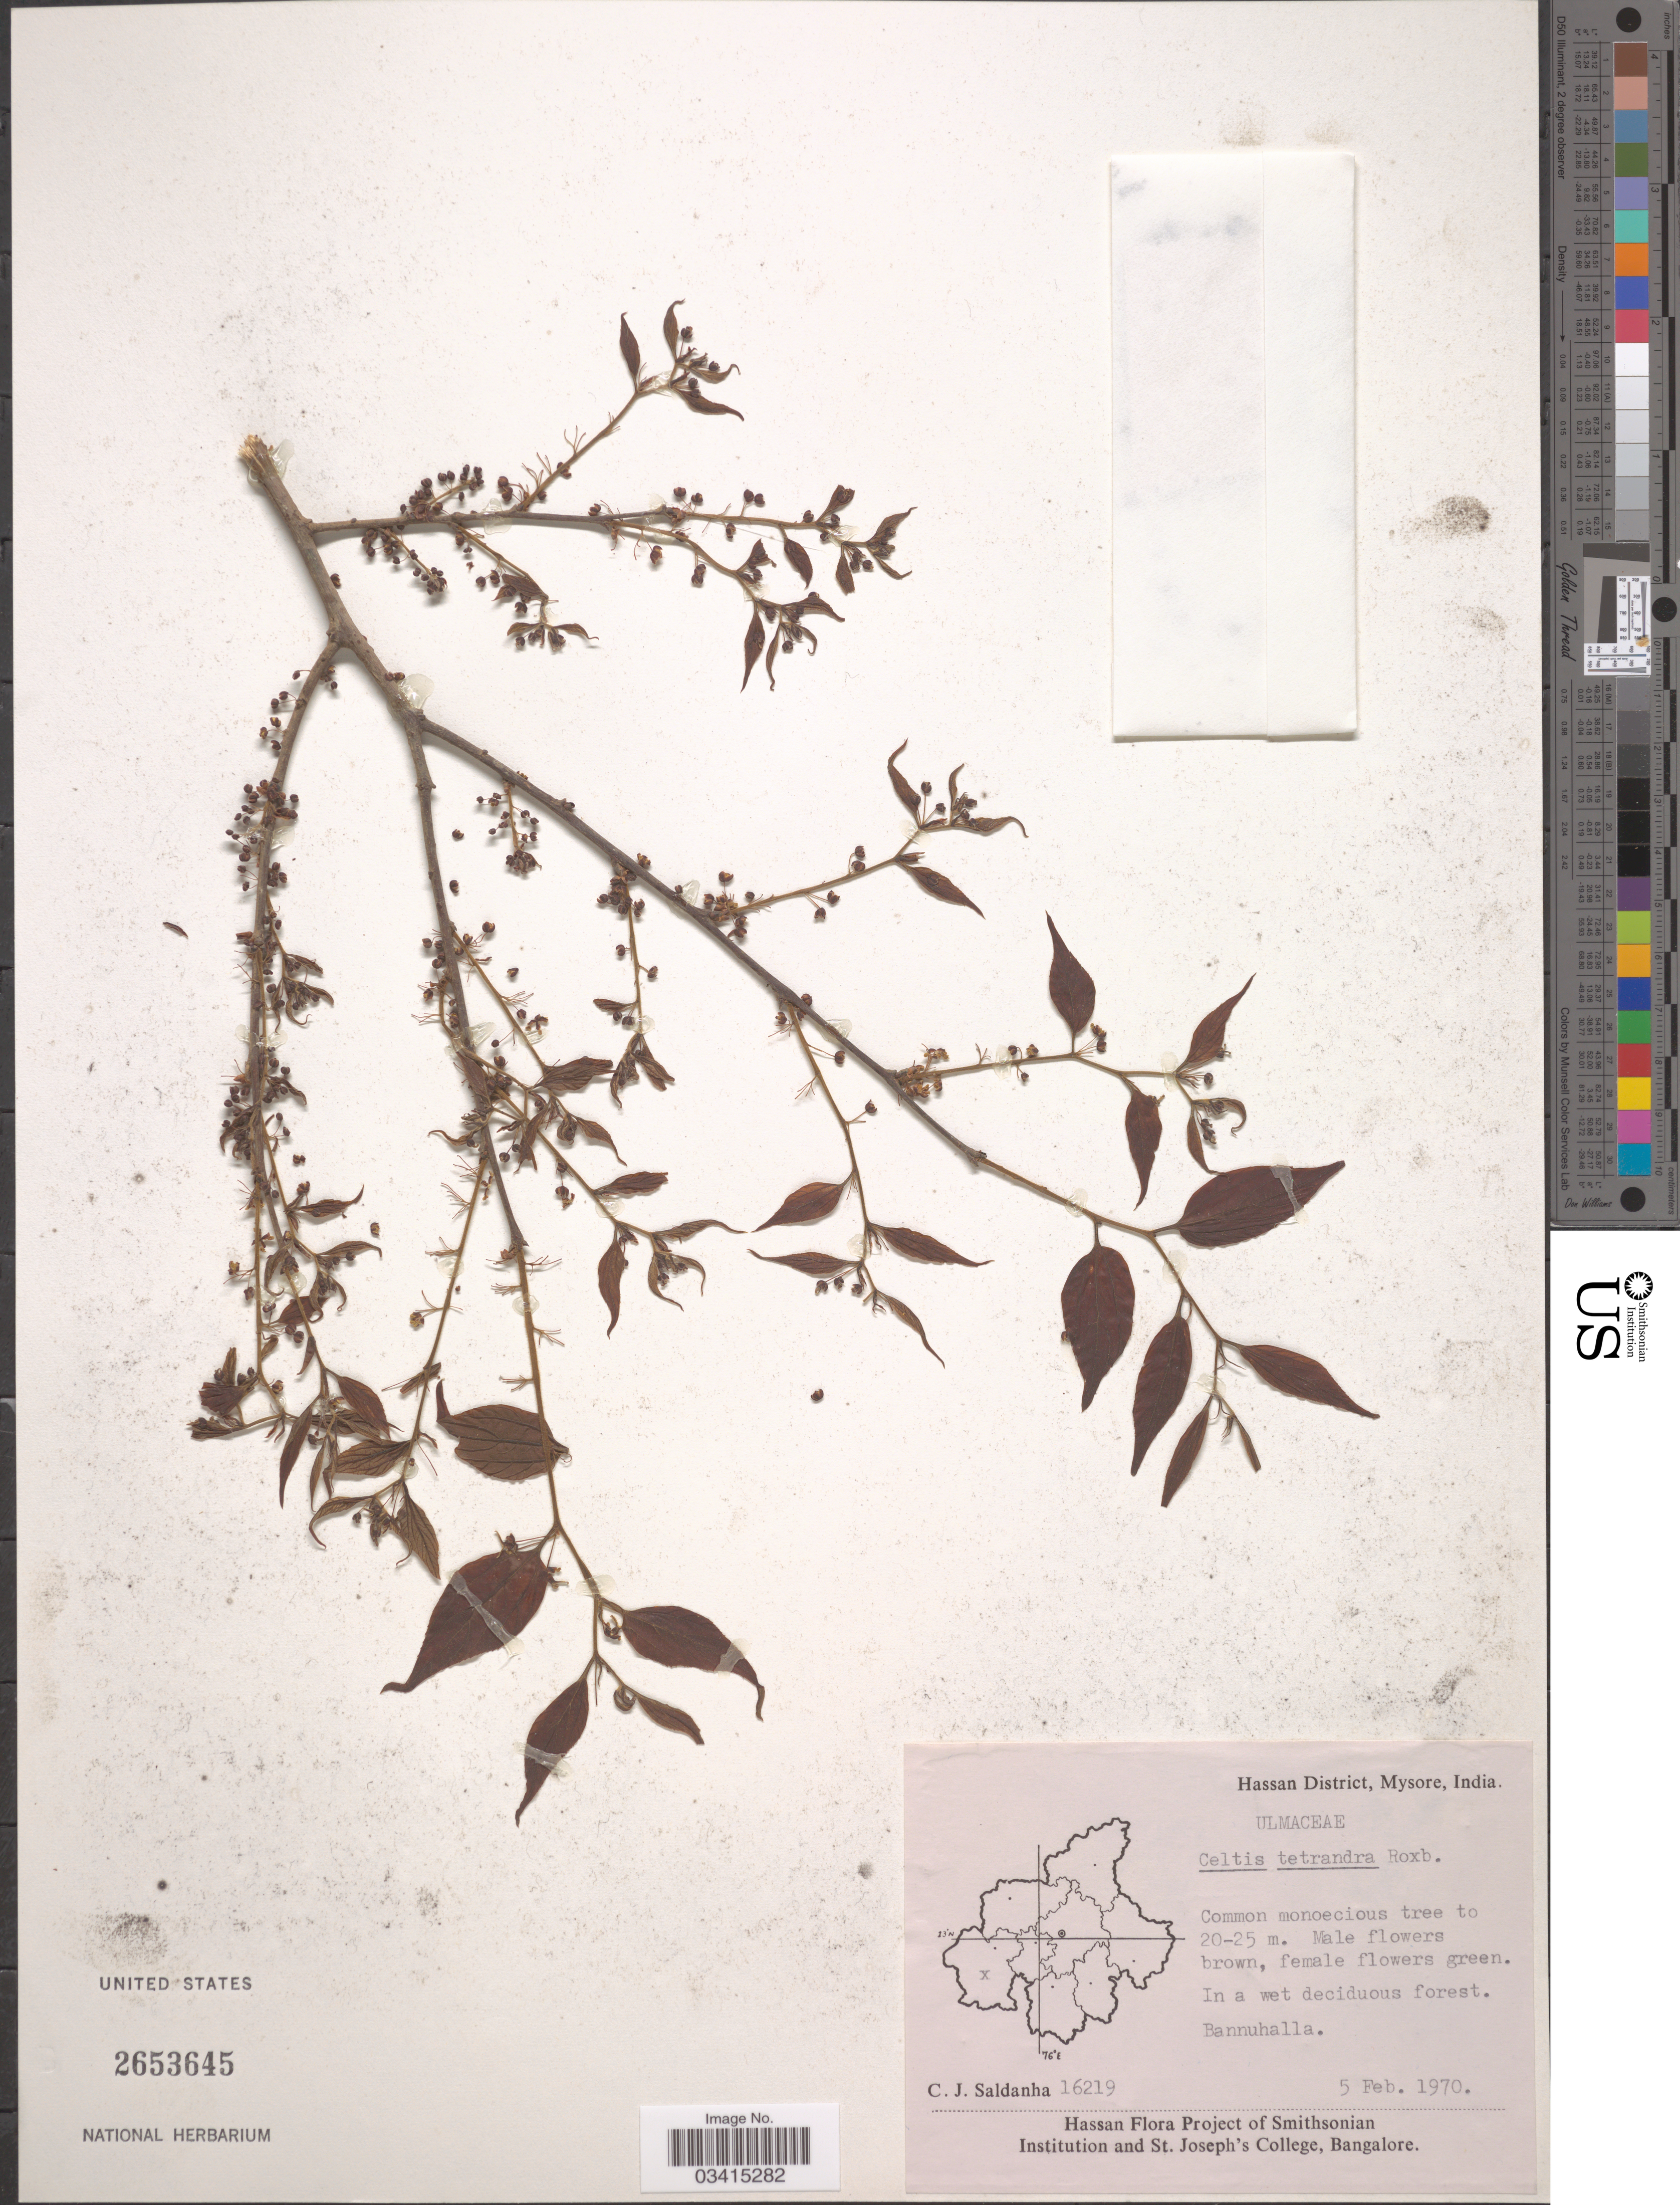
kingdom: Plantae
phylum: Tracheophyta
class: Magnoliopsida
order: Rosales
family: Cannabaceae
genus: Celtis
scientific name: Celtis tetrandra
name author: Roxb.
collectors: C. J. Saldanha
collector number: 16219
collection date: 1970-02-05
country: India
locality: Hassan District, Mysore. Bannuhalla.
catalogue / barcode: US 2653645